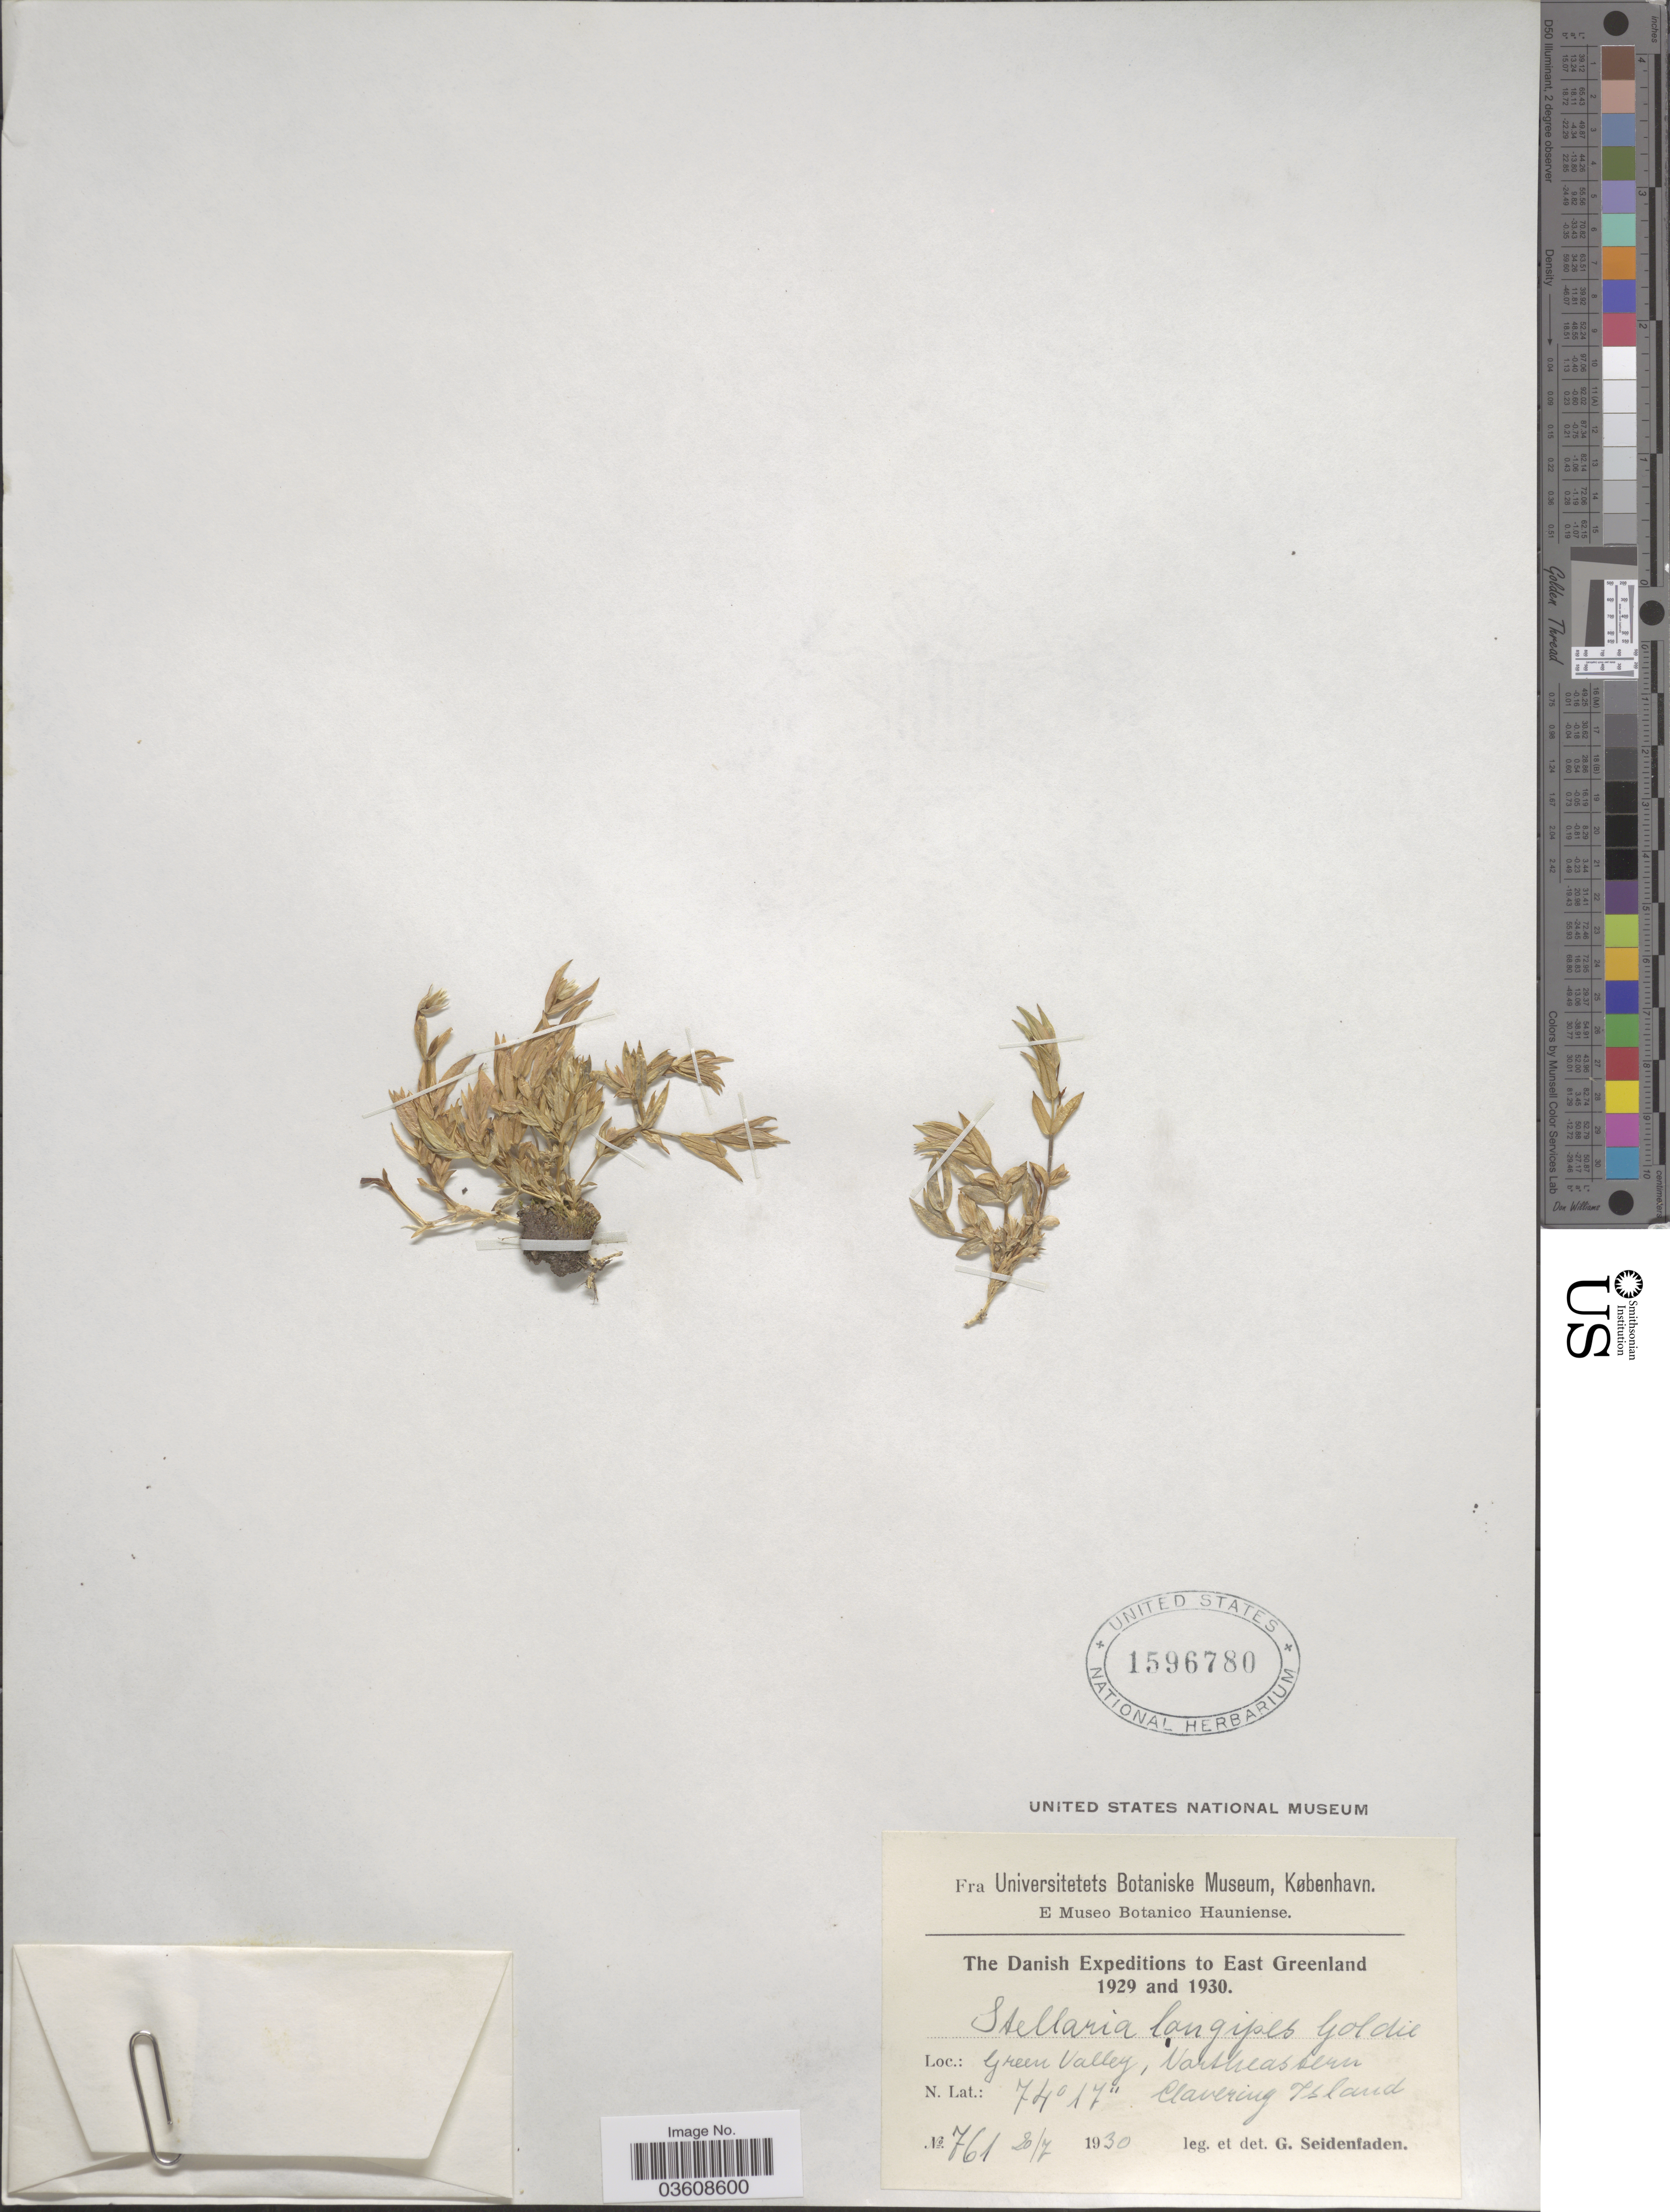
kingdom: Plantae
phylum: Tracheophyta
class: Magnoliopsida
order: Caryophyllales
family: Caryophyllaceae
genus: Stellaria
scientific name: Stellaria longipes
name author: Goldie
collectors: G. Seidenfaden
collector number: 761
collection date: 1930-07-20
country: Greenland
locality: East Greenland. Green Valley, Northeastern Clavering Island.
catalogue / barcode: US 1596780